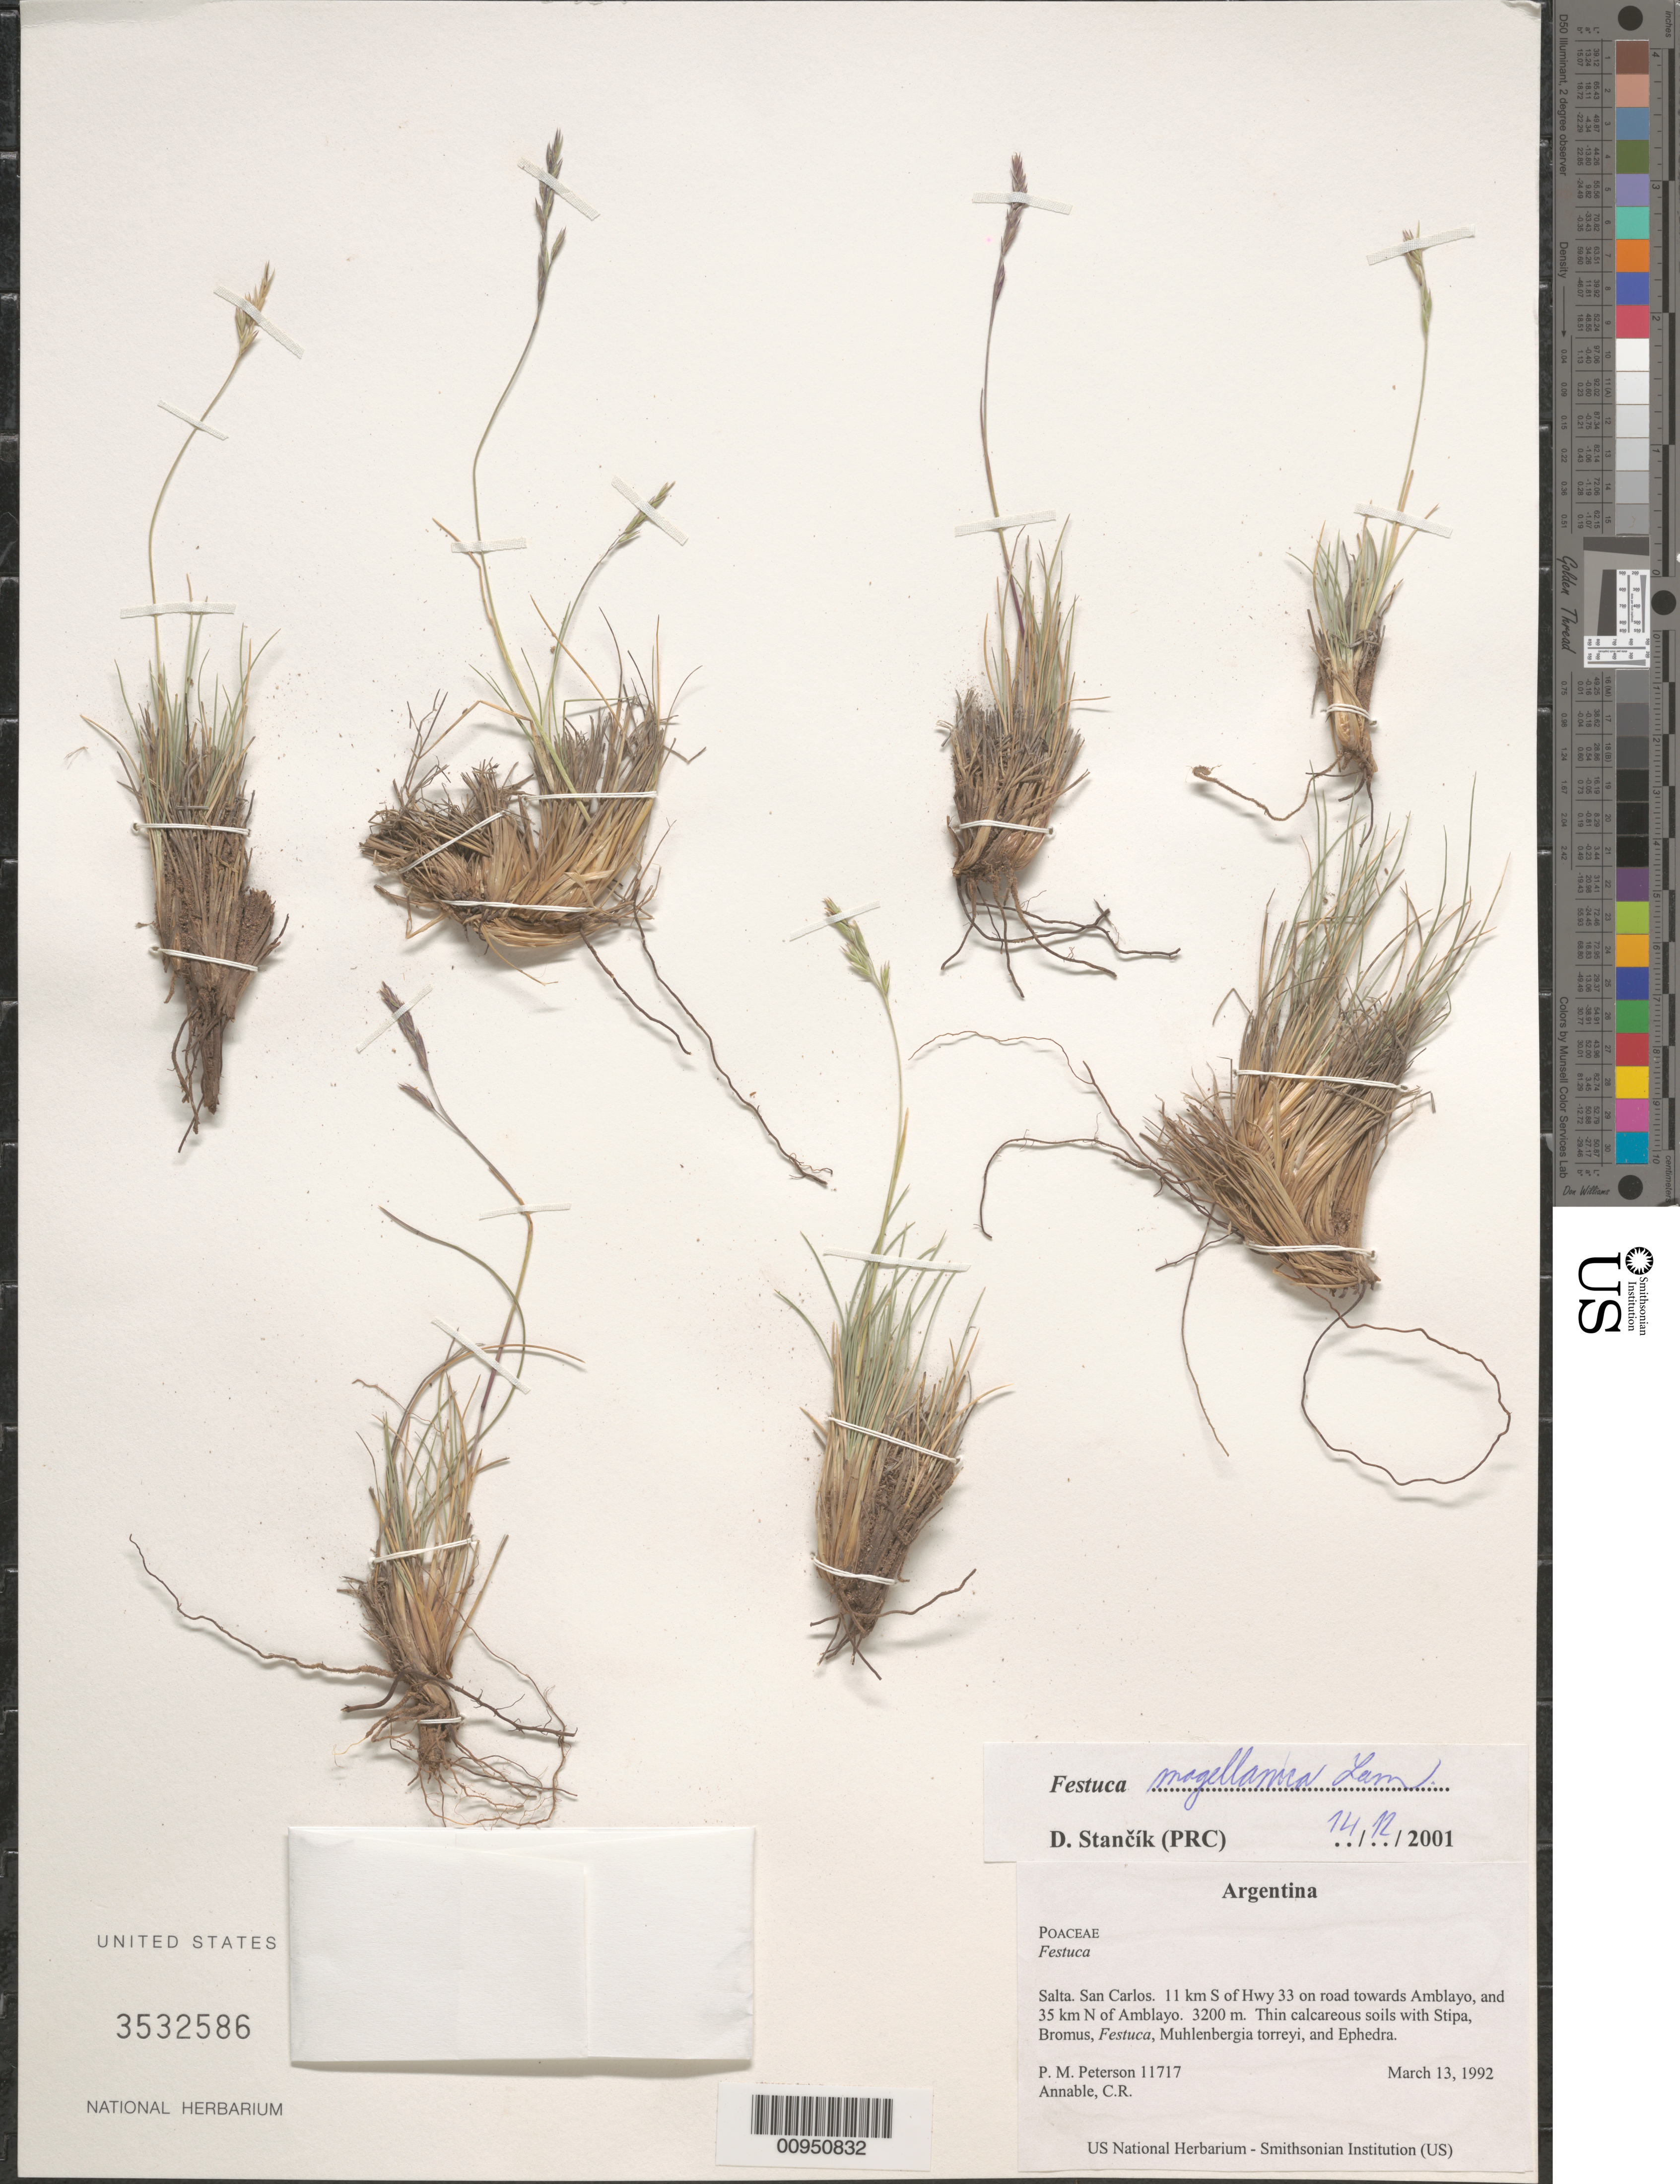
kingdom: Plantae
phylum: Tracheophyta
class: Liliopsida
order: Poales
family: Poaceae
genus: Festuca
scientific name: Festuca magellanica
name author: Lam.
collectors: P. M. Peterson & C. R. Annable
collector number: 11717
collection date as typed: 13 Mar 1992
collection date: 1992-03-13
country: Argentina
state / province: Salta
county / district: San Carlos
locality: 11 km S of Hwy 33 on road towards Amblayo, and 35 km N of Amblayo.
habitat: Thin calcareous soils with Stipa, Bromus, Festuca, Muhlenbergia torreyi, and Ephedra.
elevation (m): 3200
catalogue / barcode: US 3532586